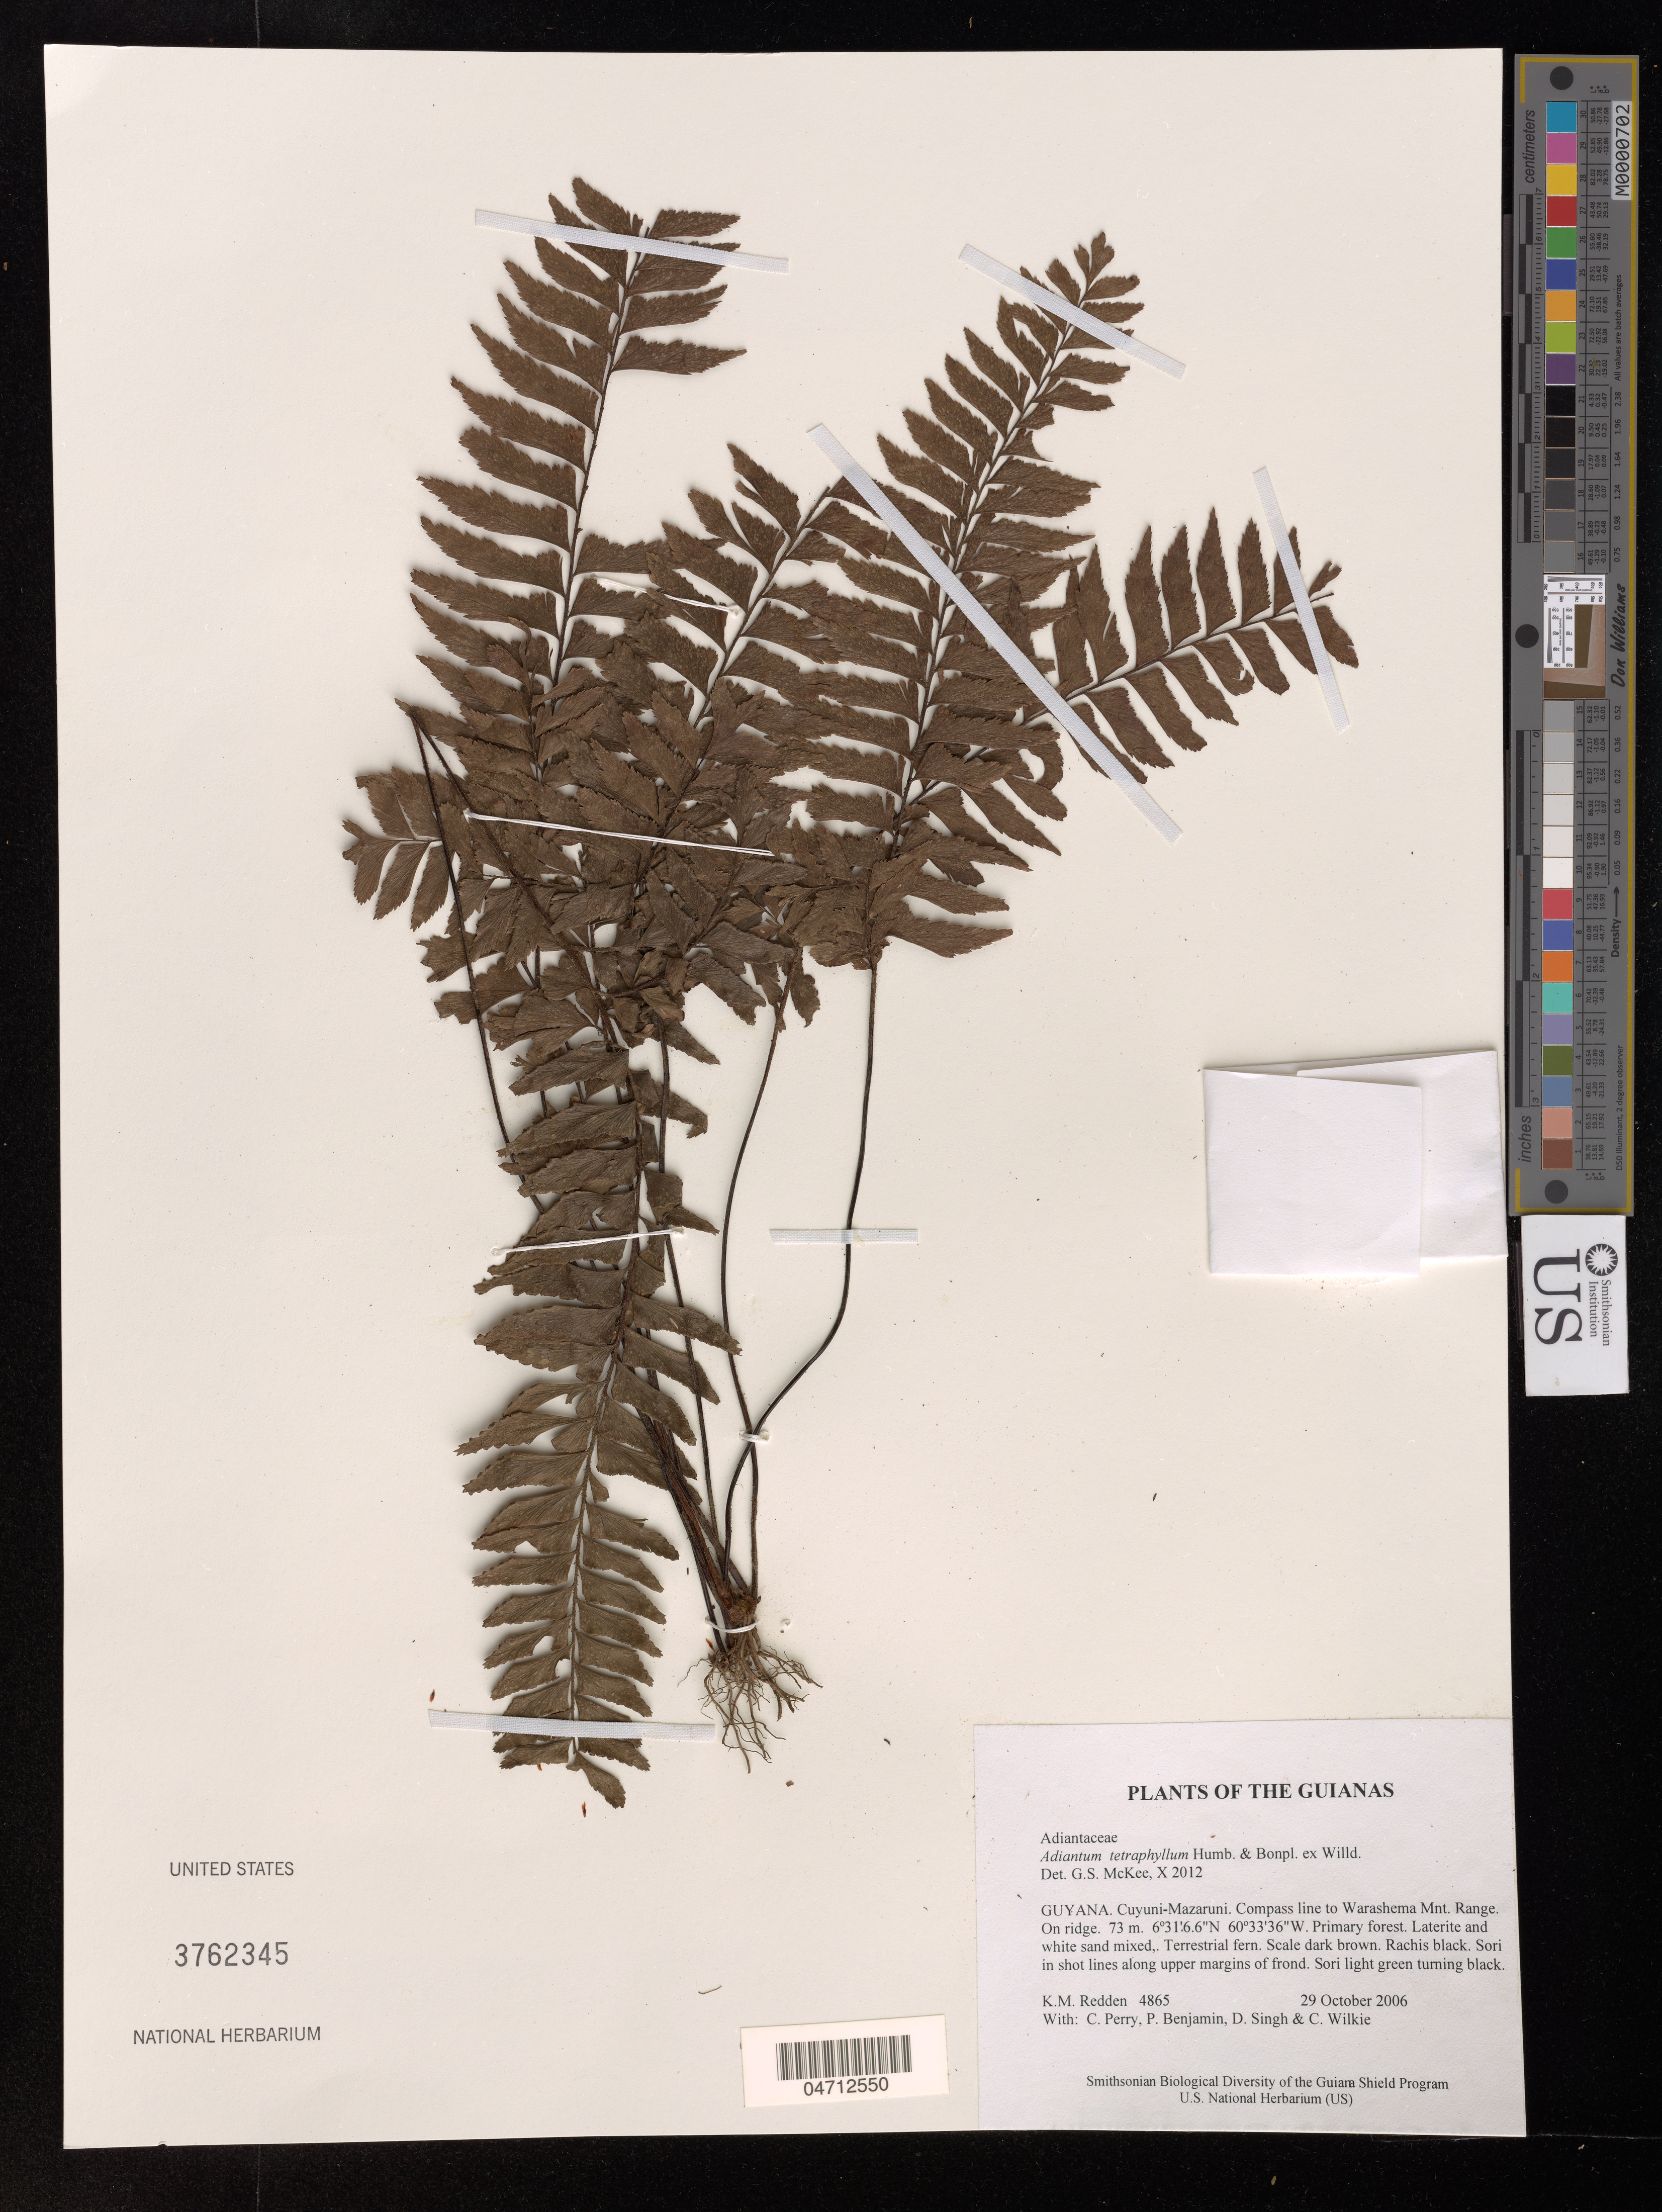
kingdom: Plantae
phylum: Tracheophyta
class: Polypodiopsida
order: Hymenophyllales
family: Hymenophyllaceae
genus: Trichomanes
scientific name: Trichomanes sp.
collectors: K. M. Redden, C. Perry, P. Benjamin, D. Singh & C. Wilkie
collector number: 4865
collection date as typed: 29 October 2006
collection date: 2006-10-29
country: Guyana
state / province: Cuyuni-Mazaruni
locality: Compass line to Warashema Mnt. Range. On ridge.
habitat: Primary forest. Laterite and white sand mixed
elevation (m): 73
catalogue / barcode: US 3762345